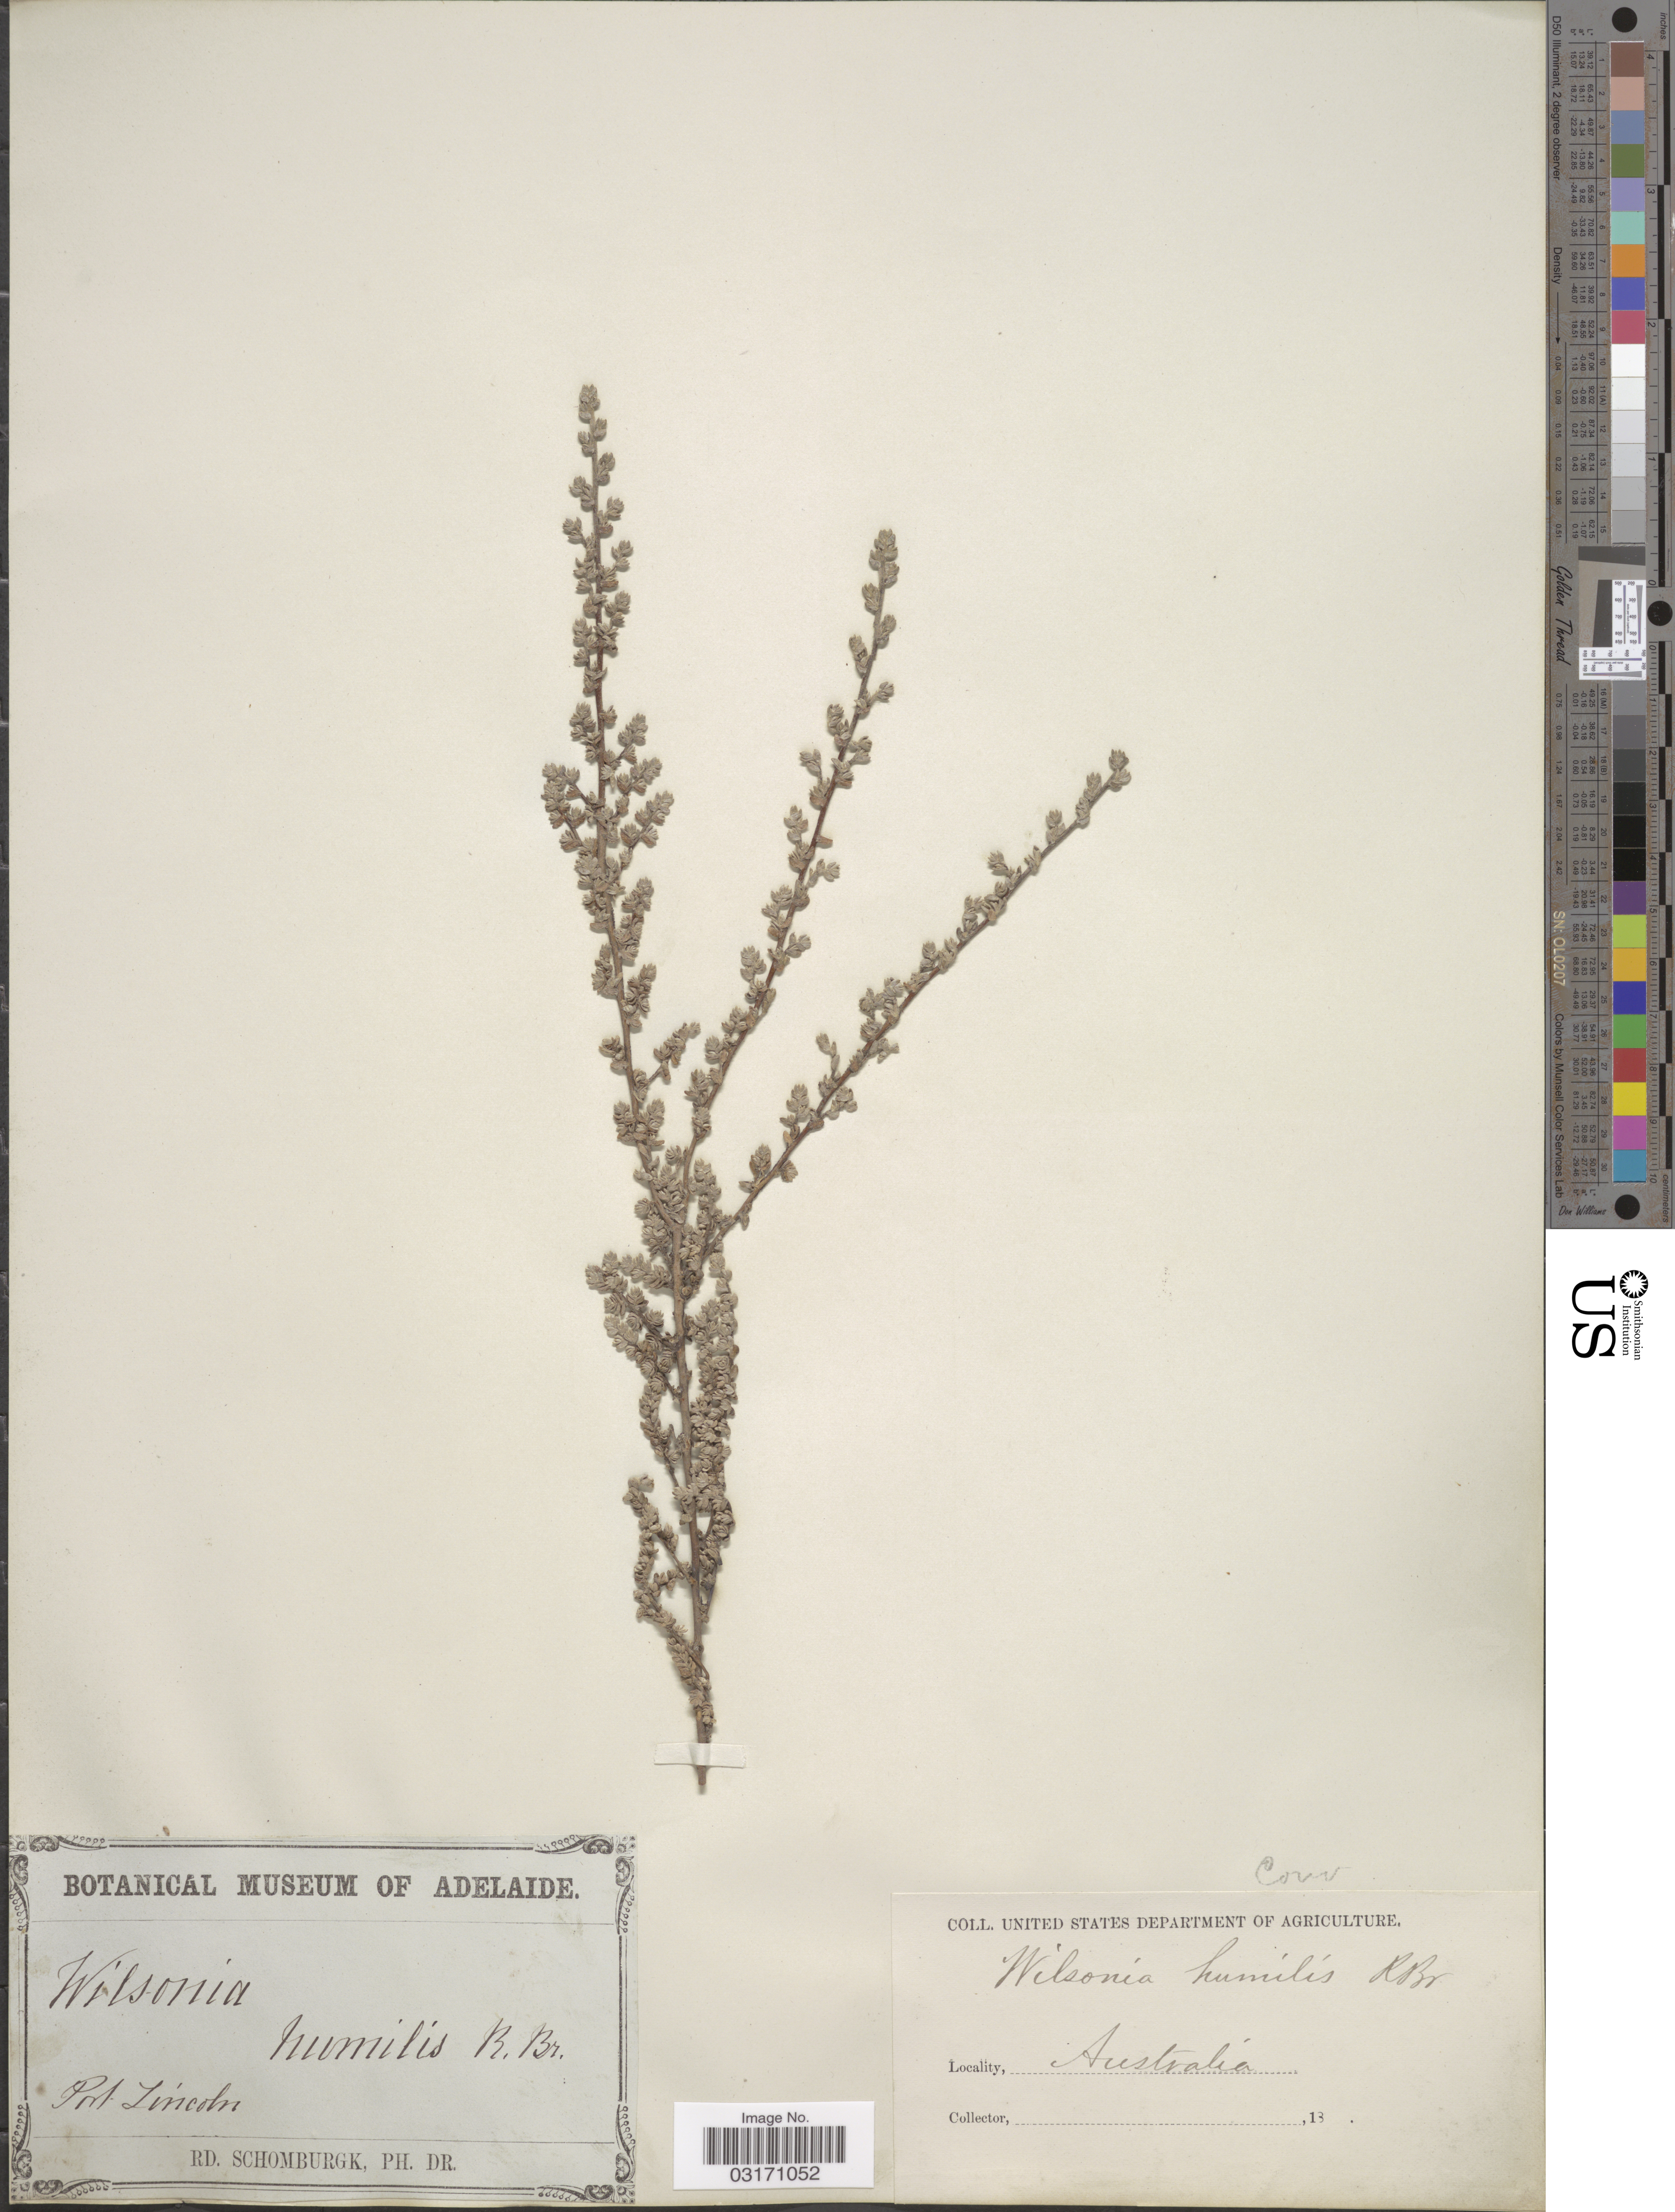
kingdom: Plantae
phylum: Tracheophyta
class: Magnoliopsida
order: Solanales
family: Convolvulaceae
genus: Wilsonia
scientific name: Wilsonia humilis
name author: R. Br.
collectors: M. R. Schomburgk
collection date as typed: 18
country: Australia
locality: Port Lincoln.